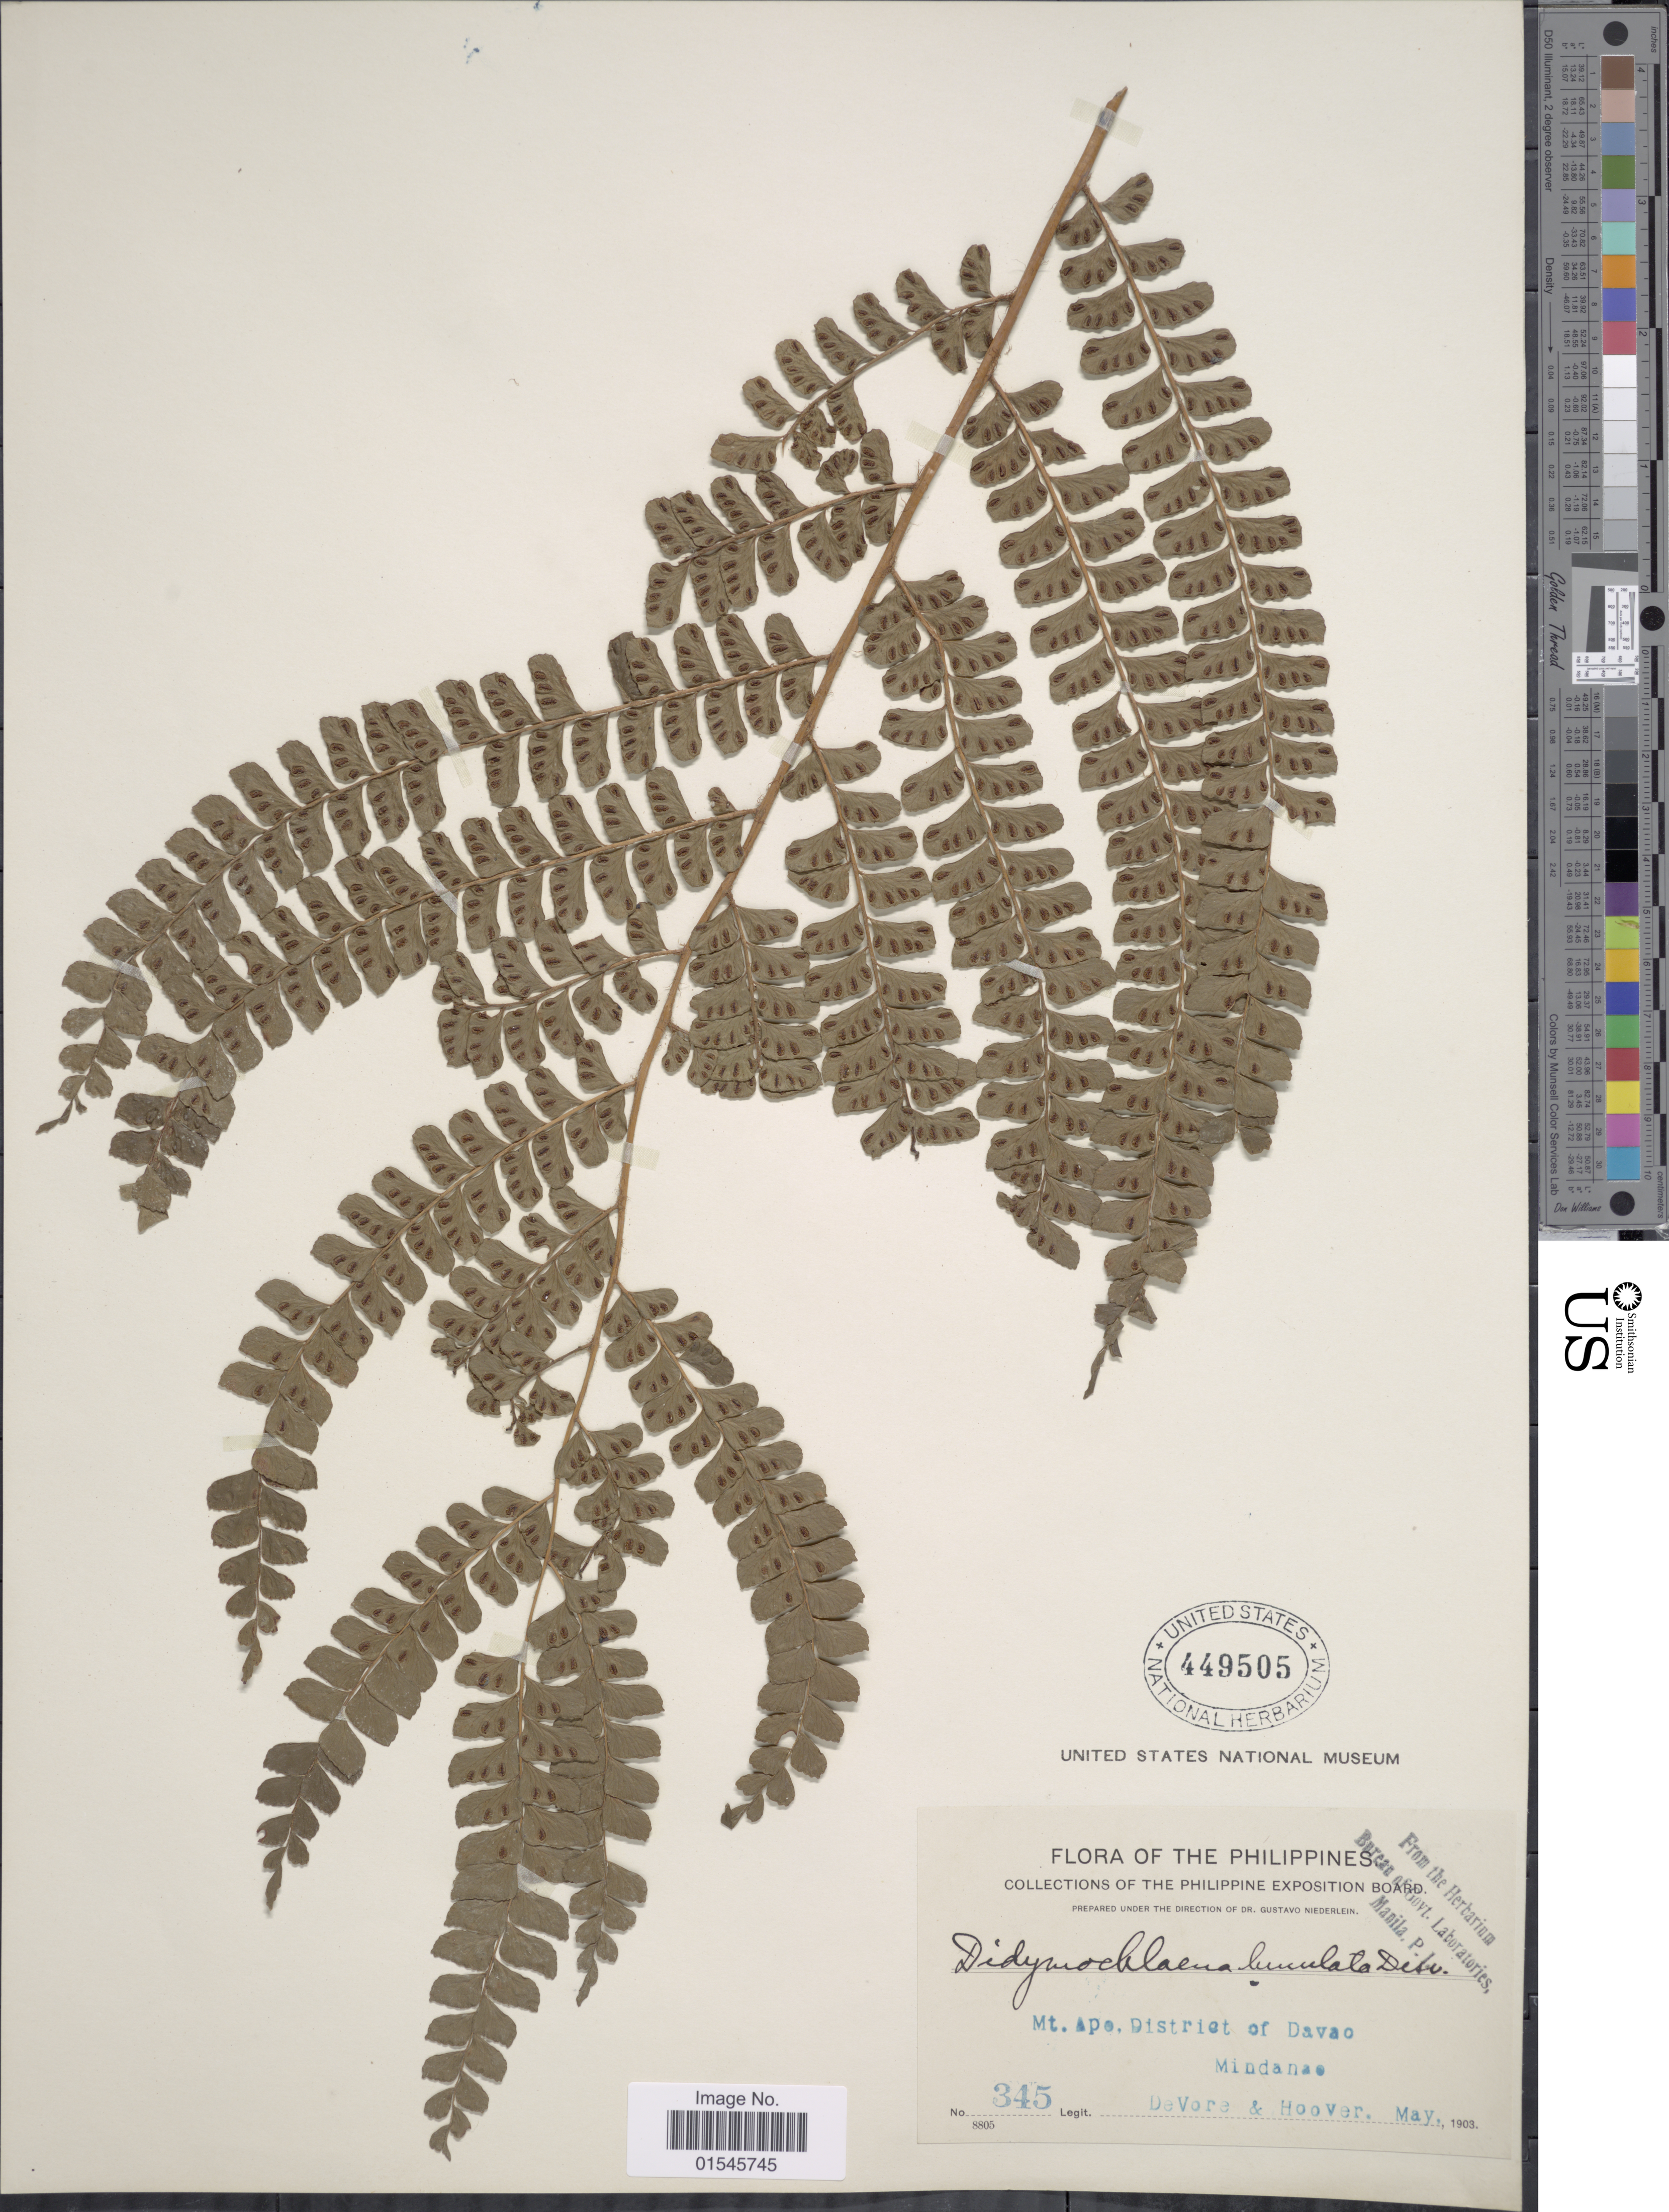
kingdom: Plantae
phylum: Tracheophyta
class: Polypodiopsida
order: Polypodiales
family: Didymochlaenaceae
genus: Didymochlaena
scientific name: Didymochlaena truncatula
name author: (Sw.) J. Sm.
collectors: -. DeVore & -- Hoover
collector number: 345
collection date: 1903-05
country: Philippines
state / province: Davao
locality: Mt Apo, District of Davao, Mindanao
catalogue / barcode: US 449505